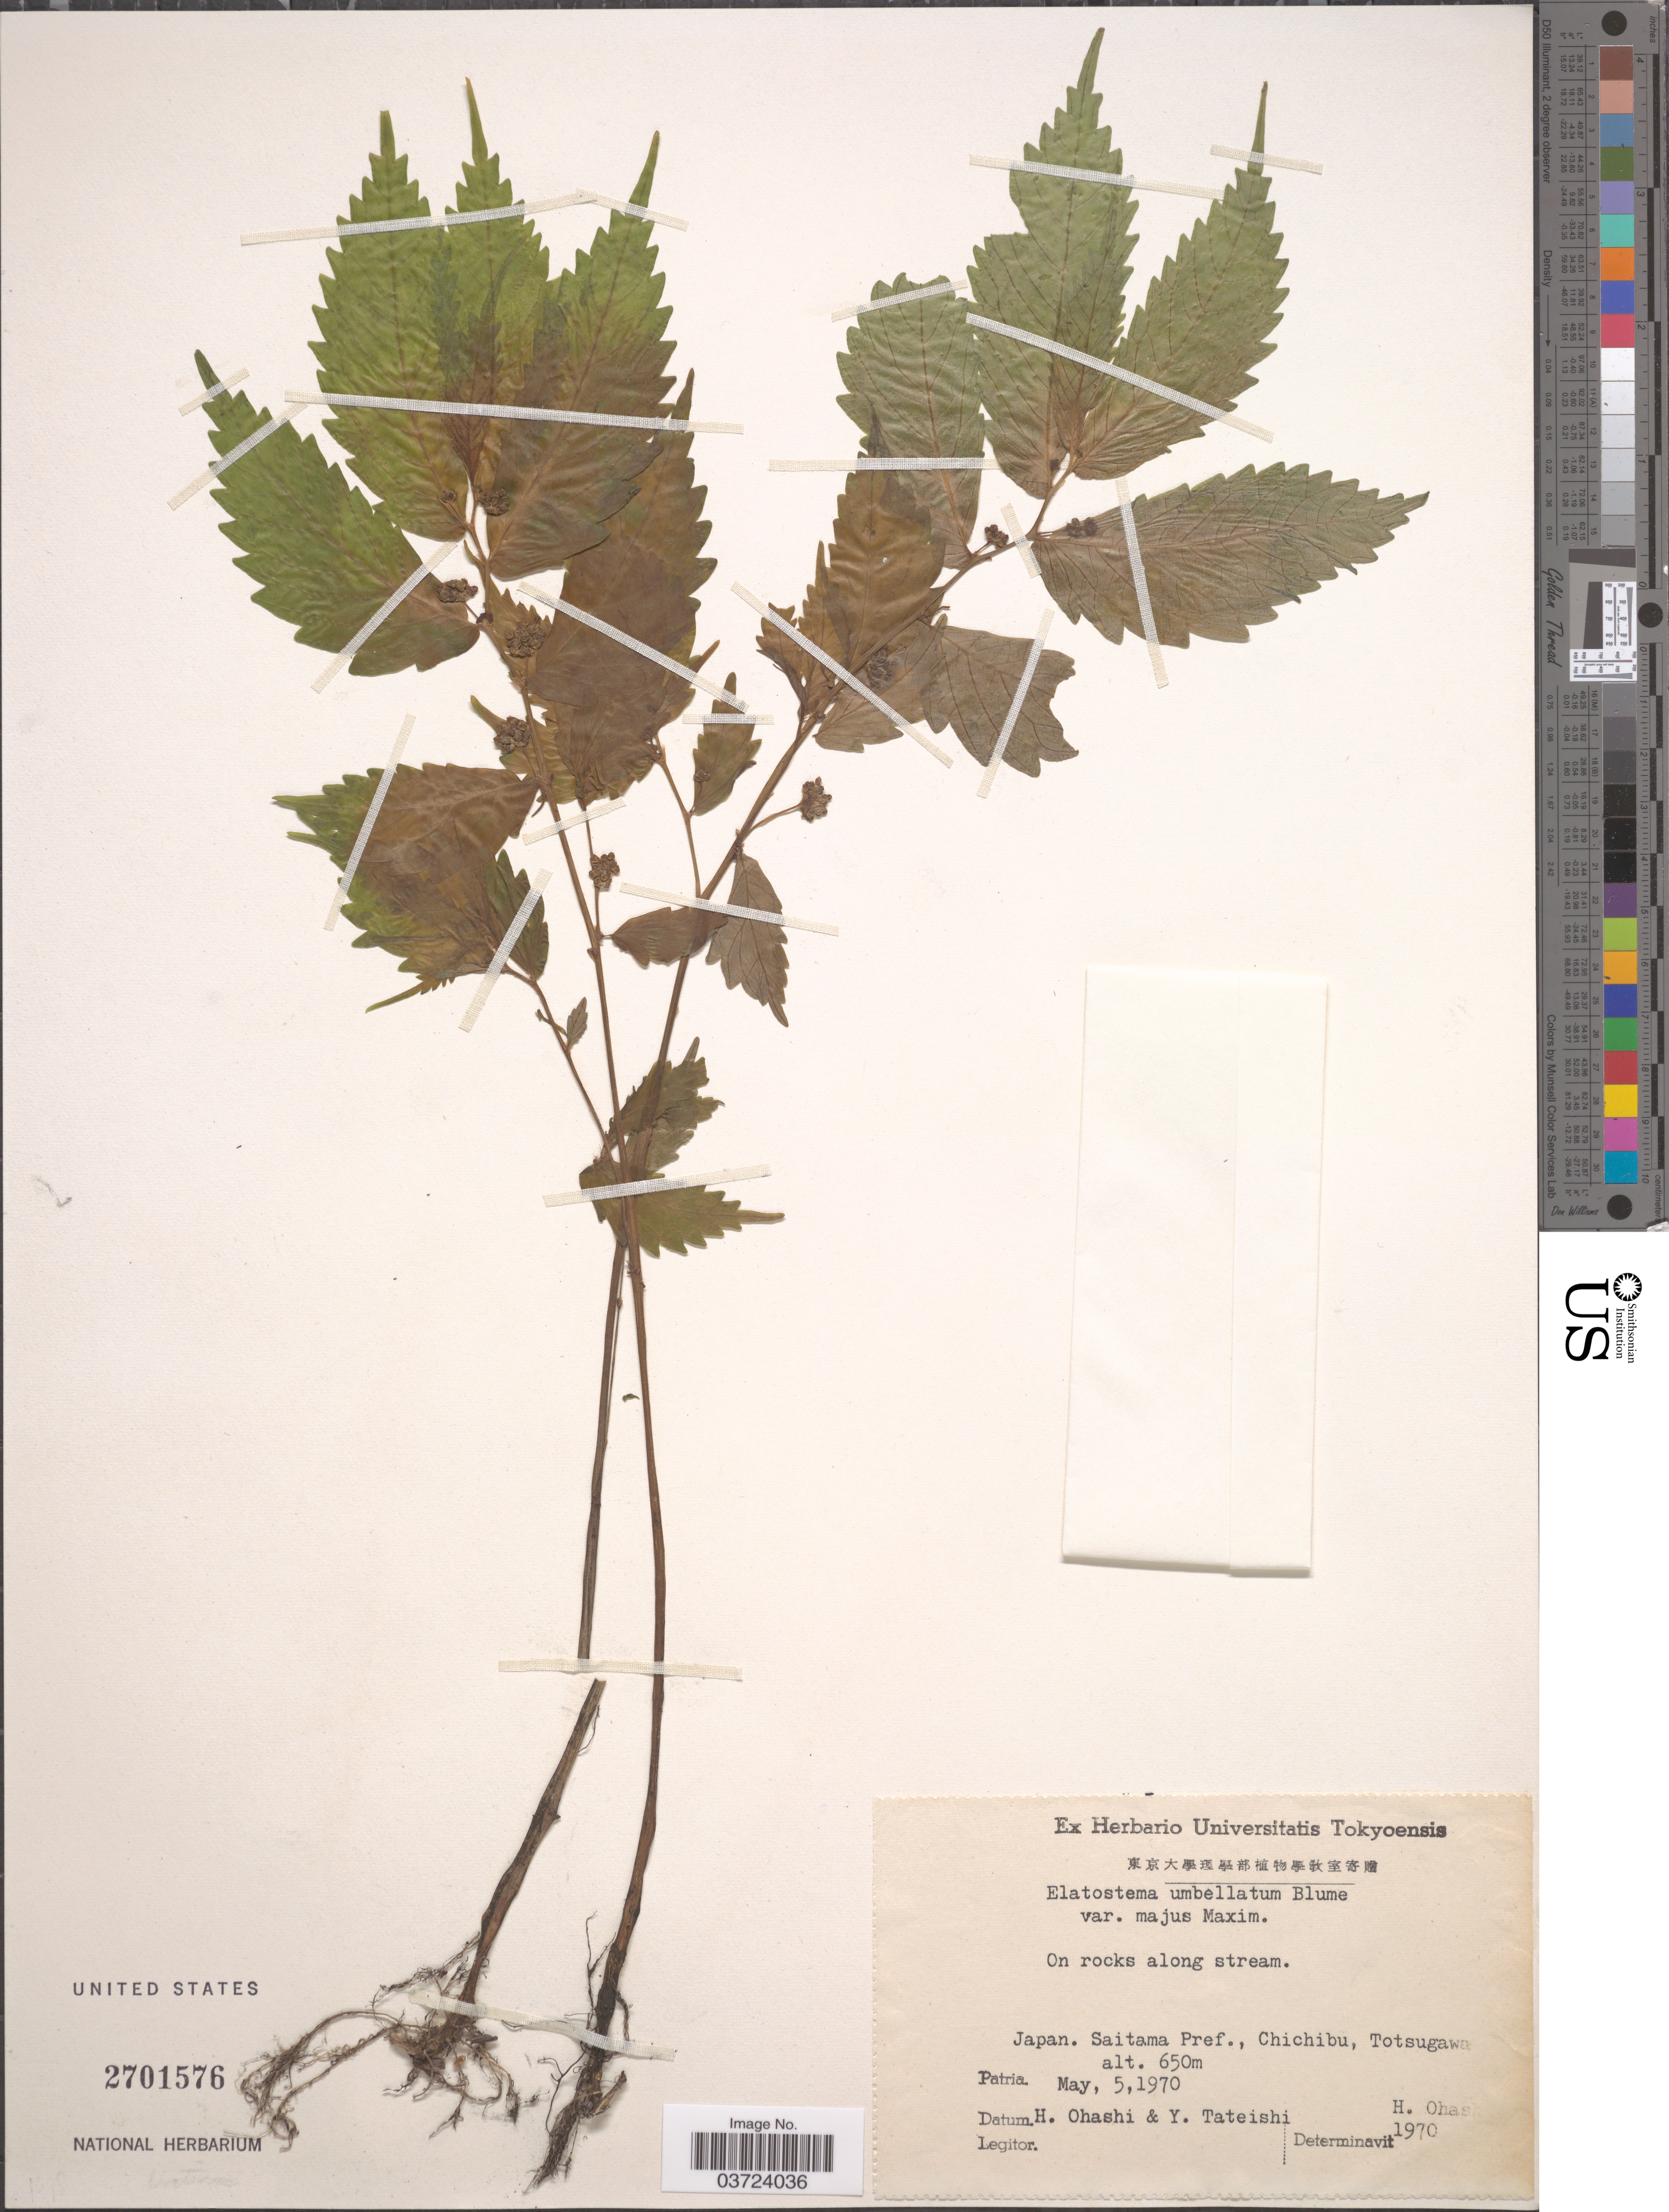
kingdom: Plantae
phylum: Tracheophyta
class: Magnoliopsida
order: Rosales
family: Urticaceae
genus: Elatostema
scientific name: Elatostema umbellatum var. majus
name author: Maxim.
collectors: H. Ohashi & Y. Tateishi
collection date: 1970-05-05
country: Japan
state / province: Saitama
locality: Saitama Pref., Chichibu, Totsugawa.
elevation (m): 650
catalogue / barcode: US 2701576